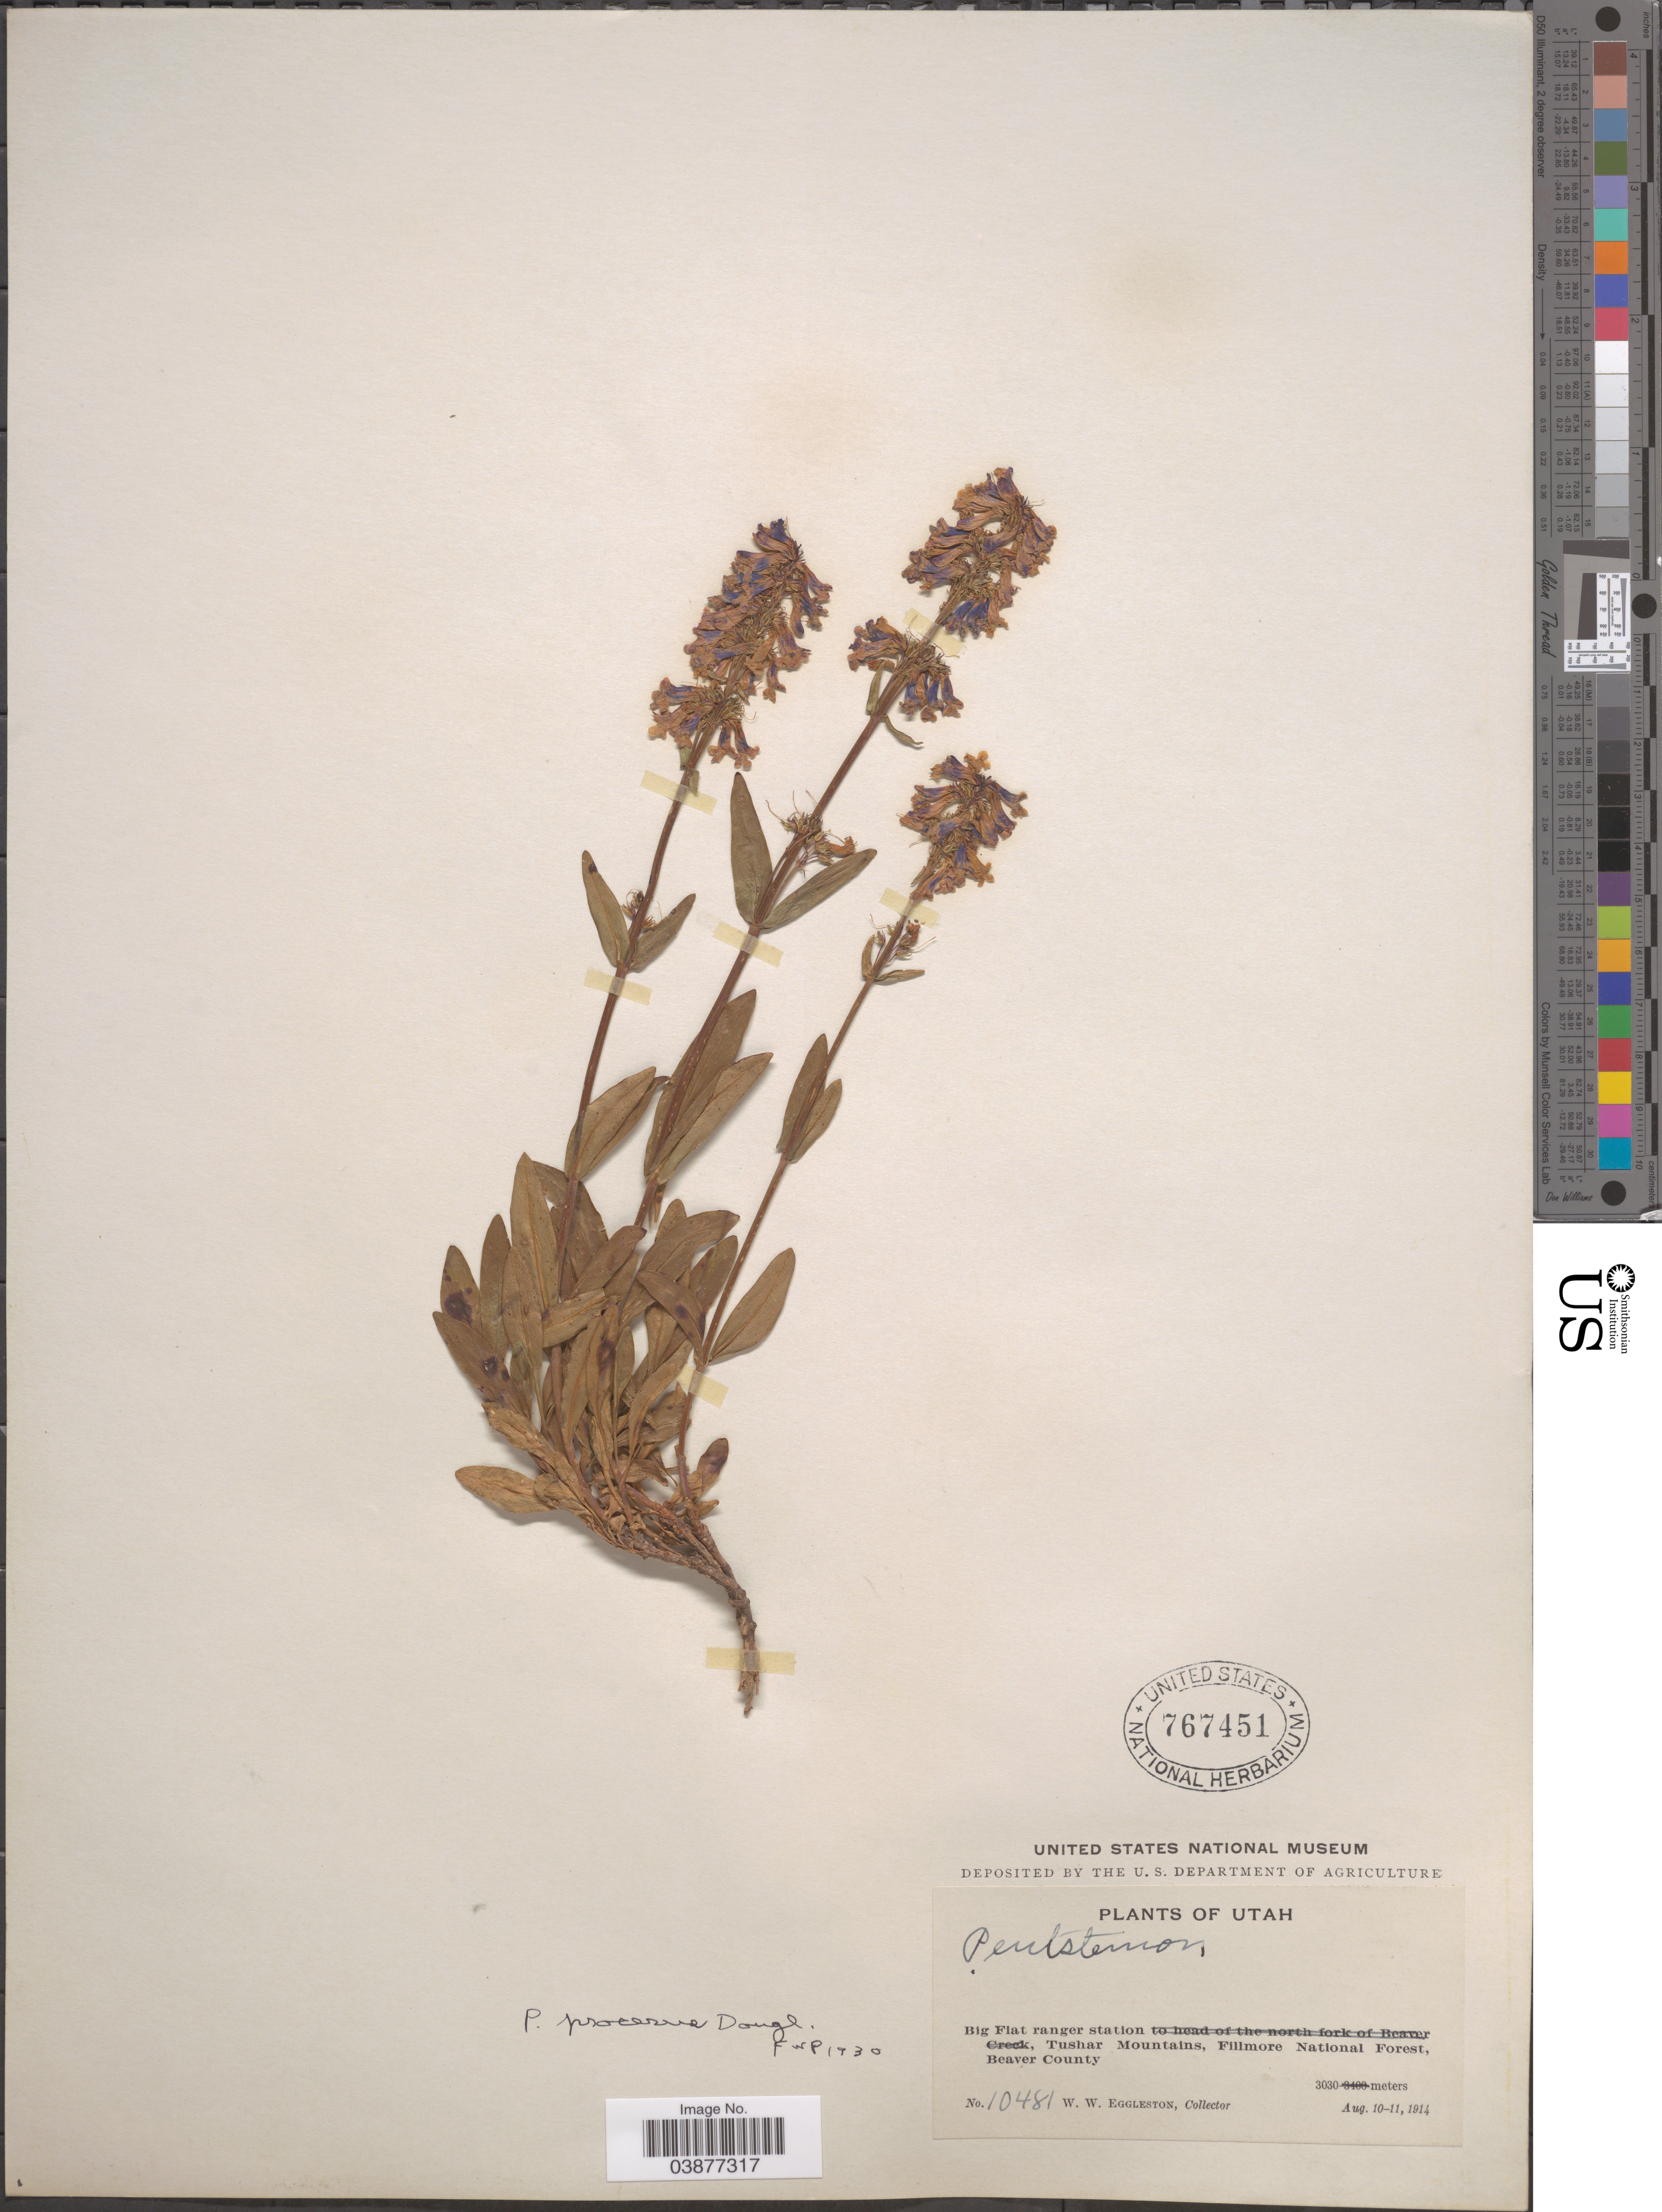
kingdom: Plantae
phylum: Tracheophyta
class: Magnoliopsida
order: Lamiales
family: Plantaginaceae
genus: Penstemon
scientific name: Penstemon procerus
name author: Douglas ex Graham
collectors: W. W. Eggleston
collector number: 10481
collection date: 1914-08-10/1914-08-11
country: United States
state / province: Utah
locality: Big Flat ranger station, Tushar Mountains, Fillmore National Forest, Beaver County.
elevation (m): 3030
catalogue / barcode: US 767451